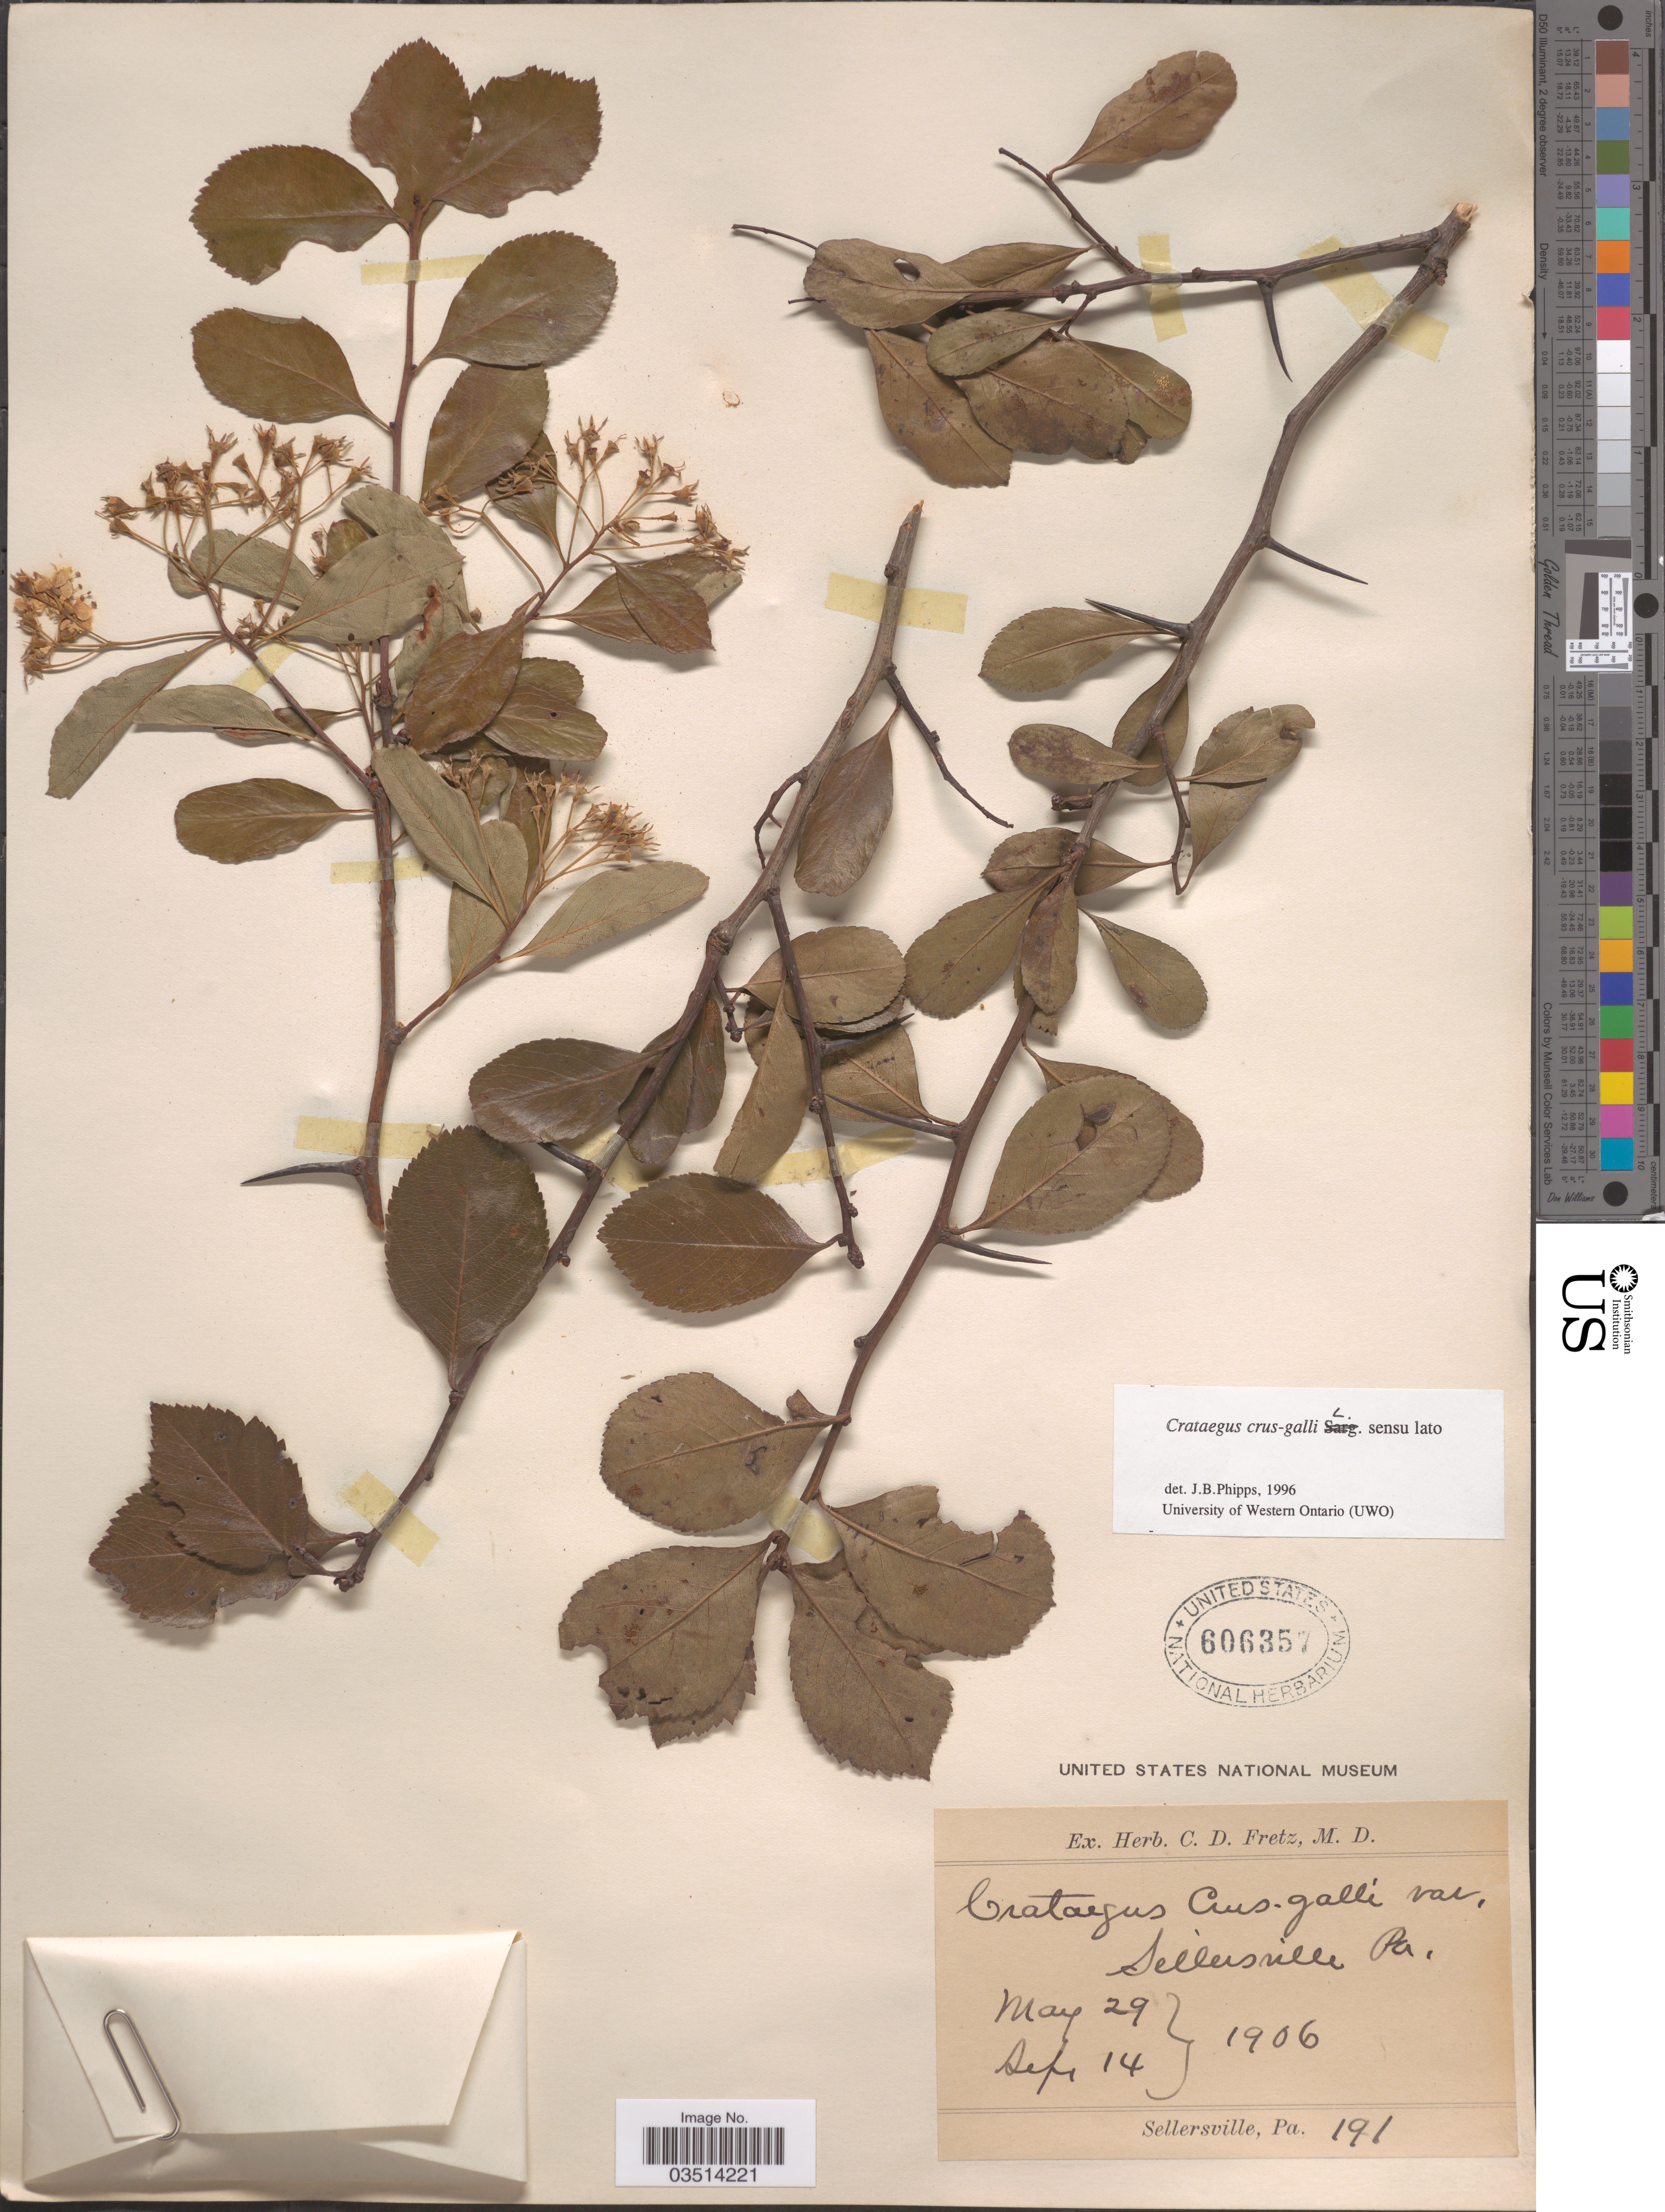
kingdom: Plantae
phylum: Tracheophyta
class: Magnoliopsida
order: Rosales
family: Rosaceae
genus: Crataegus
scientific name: Crataegus crus-galli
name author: L.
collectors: ex herb. C.D. Fretz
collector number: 191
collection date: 1906-05-29/1906-09-14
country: United States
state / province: Pennsylvania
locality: Sellersville.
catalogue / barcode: US 606357